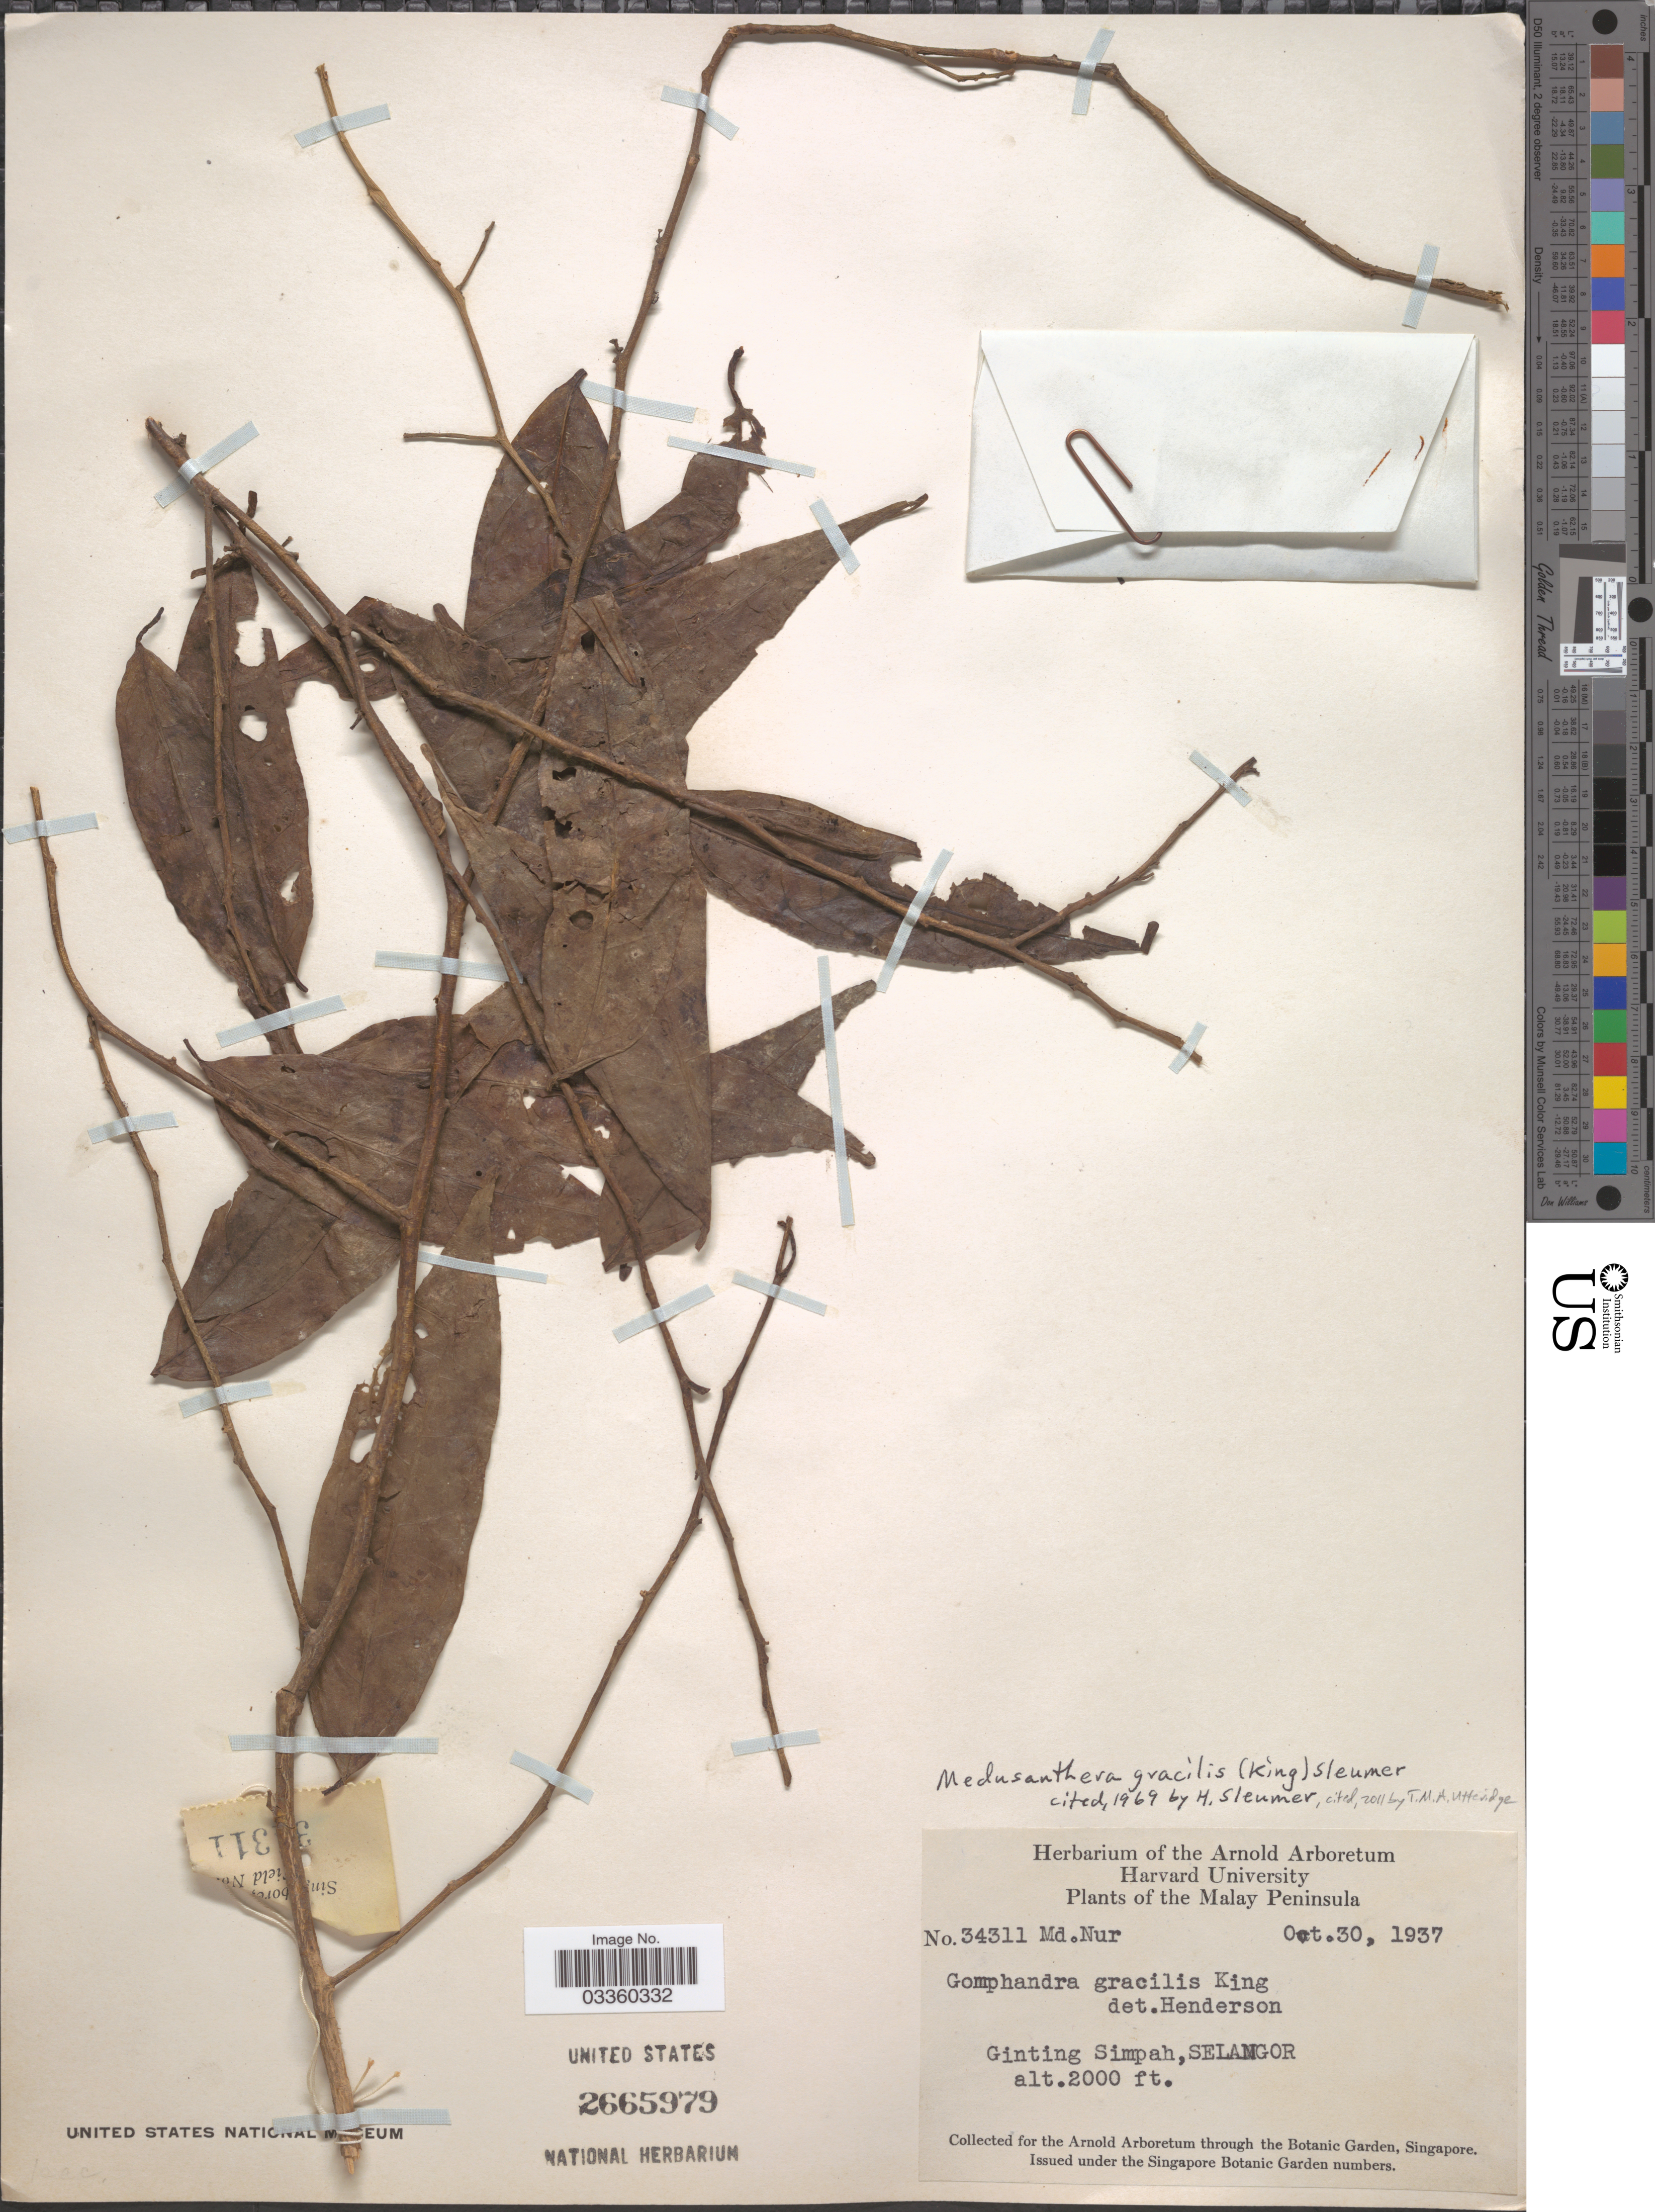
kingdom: Plantae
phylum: Tracheophyta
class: Magnoliopsida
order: Cardiopteridales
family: Stemonuraceae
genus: Medusanthera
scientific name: Medusanthera gracilis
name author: (King) Sleumer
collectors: M. Nur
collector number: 34311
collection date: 1937-10-30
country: Malaysia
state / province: Selangor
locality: Malay Peninsula. Ginting Simpah.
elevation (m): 610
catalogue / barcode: US 2665979